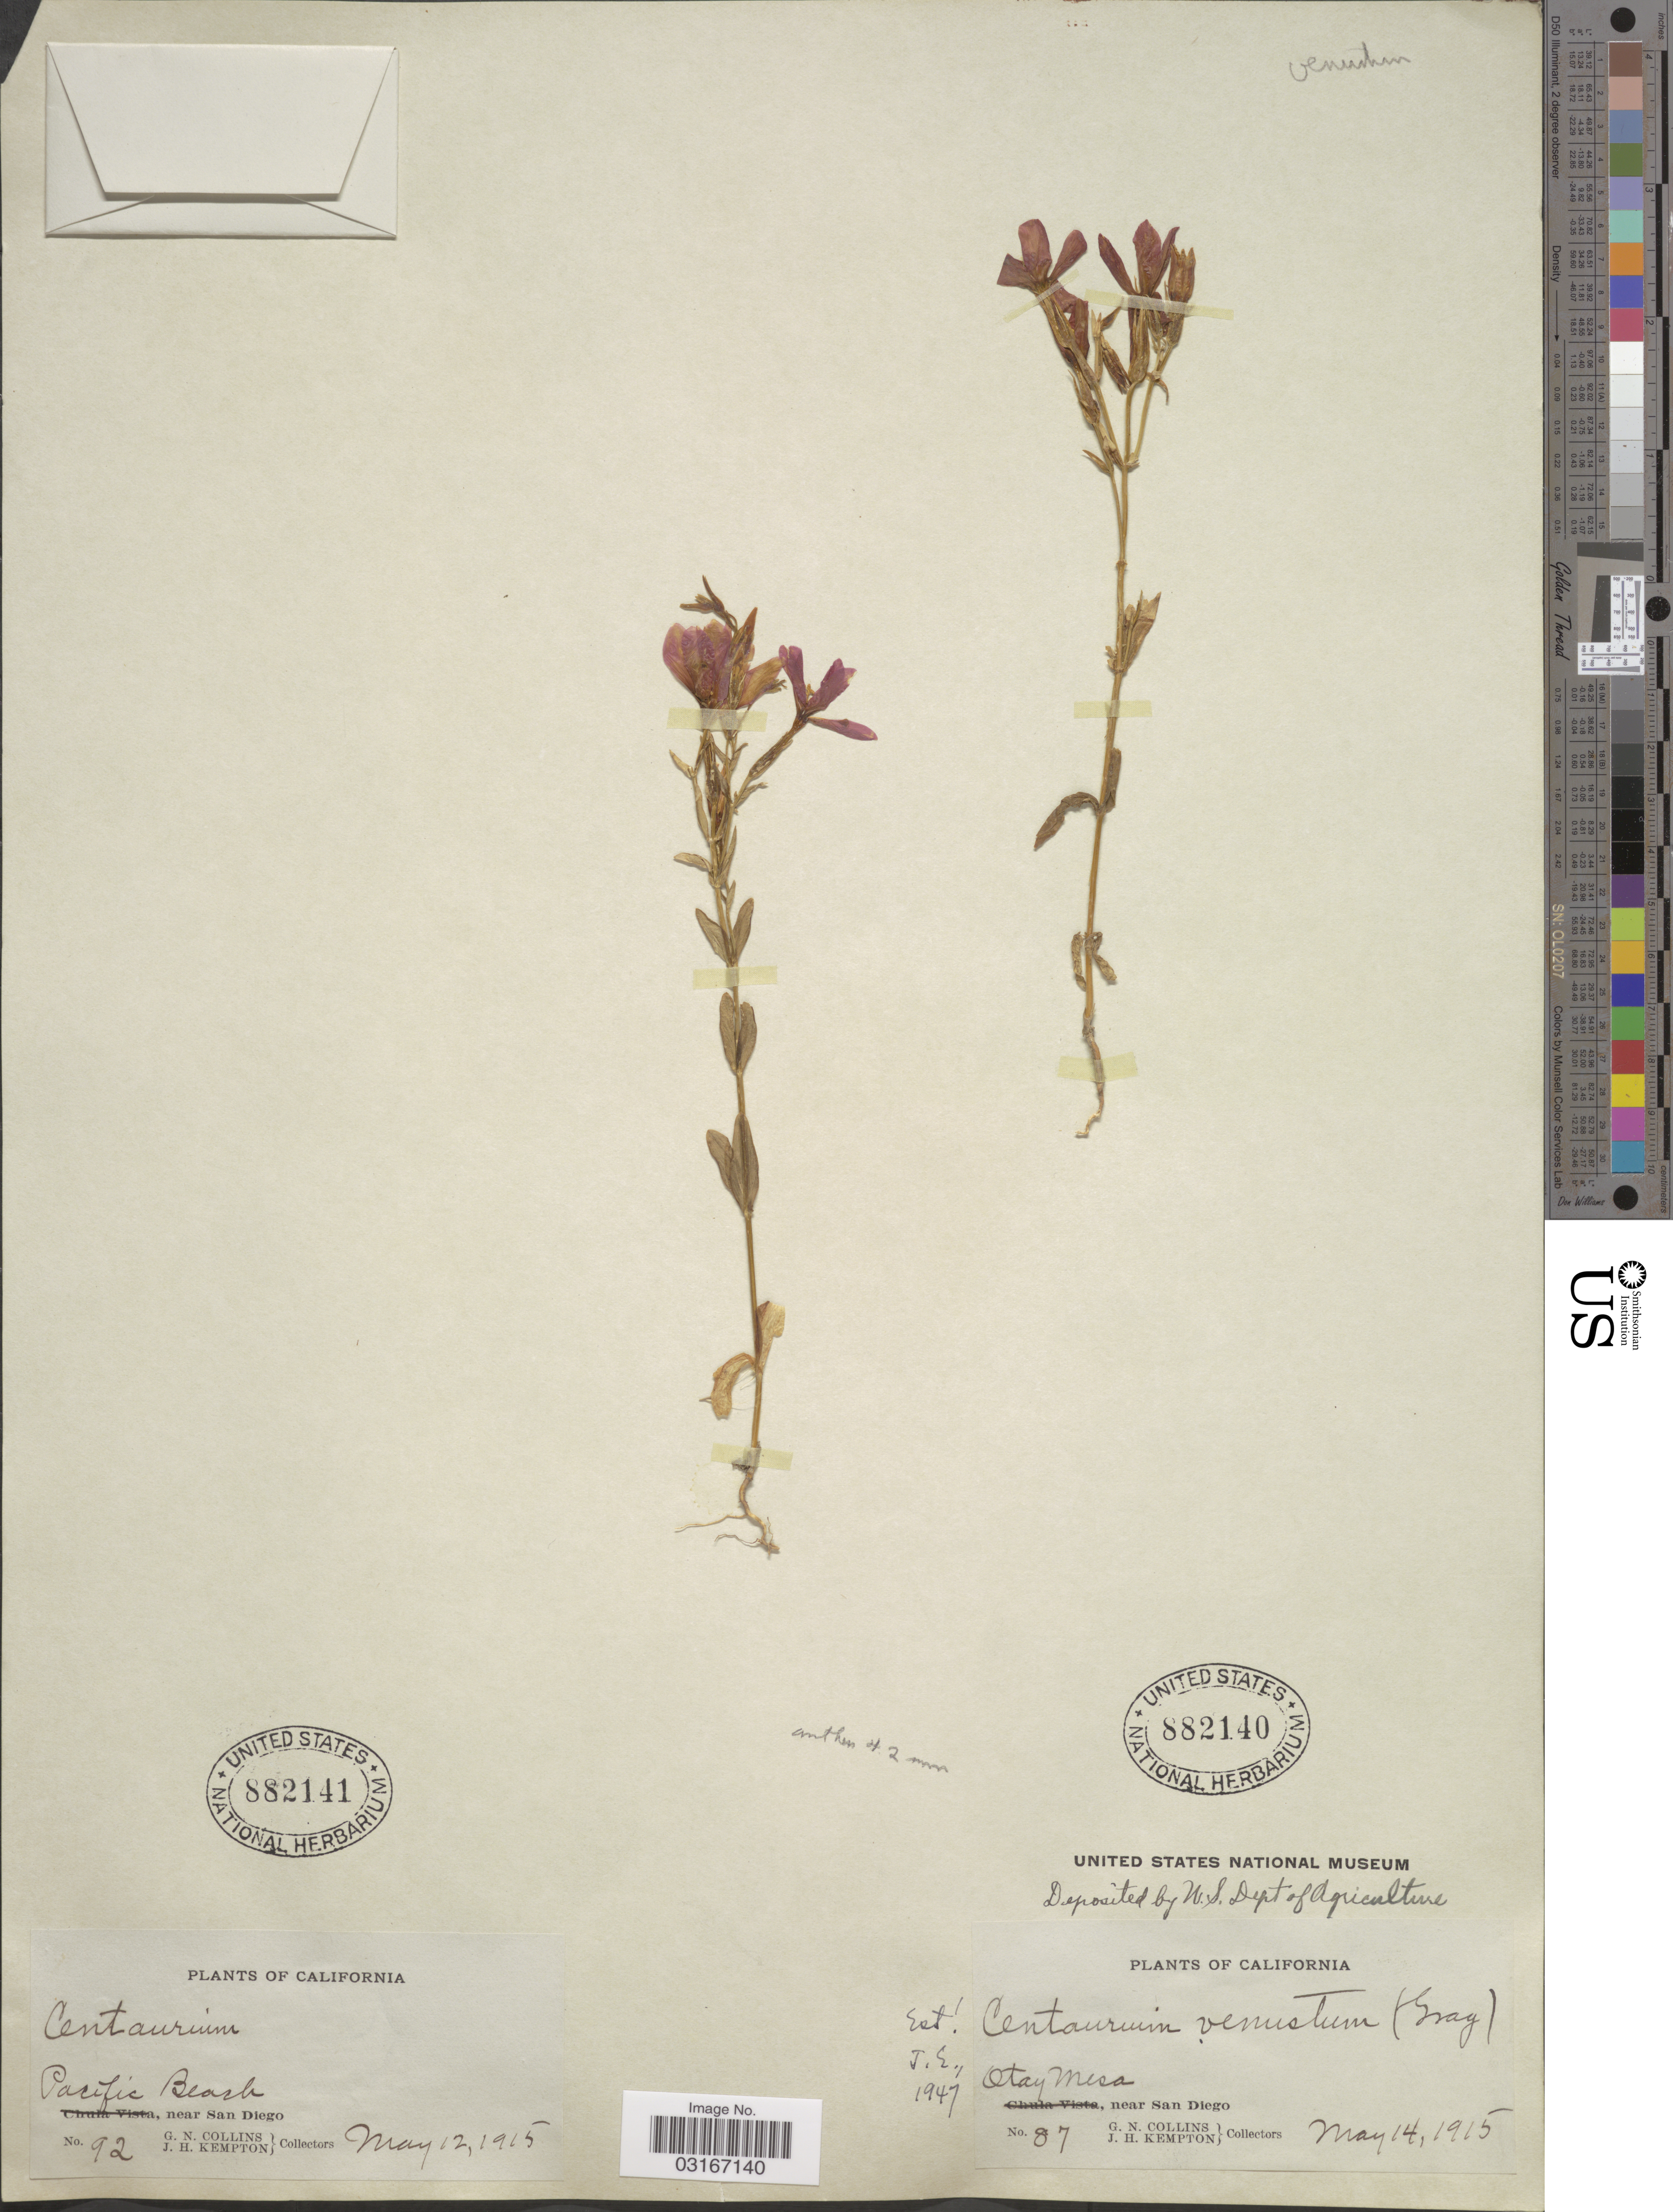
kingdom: Plantae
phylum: Tracheophyta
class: Magnoliopsida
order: Gentianales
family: Gentianaceae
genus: Centaurium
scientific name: Centaurium venustum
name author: (A. Gray) B.L. Rob.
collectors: G. Collins & J. H. Kempton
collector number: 92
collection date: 1915-05-12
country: United States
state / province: California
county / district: San Diego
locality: Pacific Beach, near San Diego.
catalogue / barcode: US 882141-2